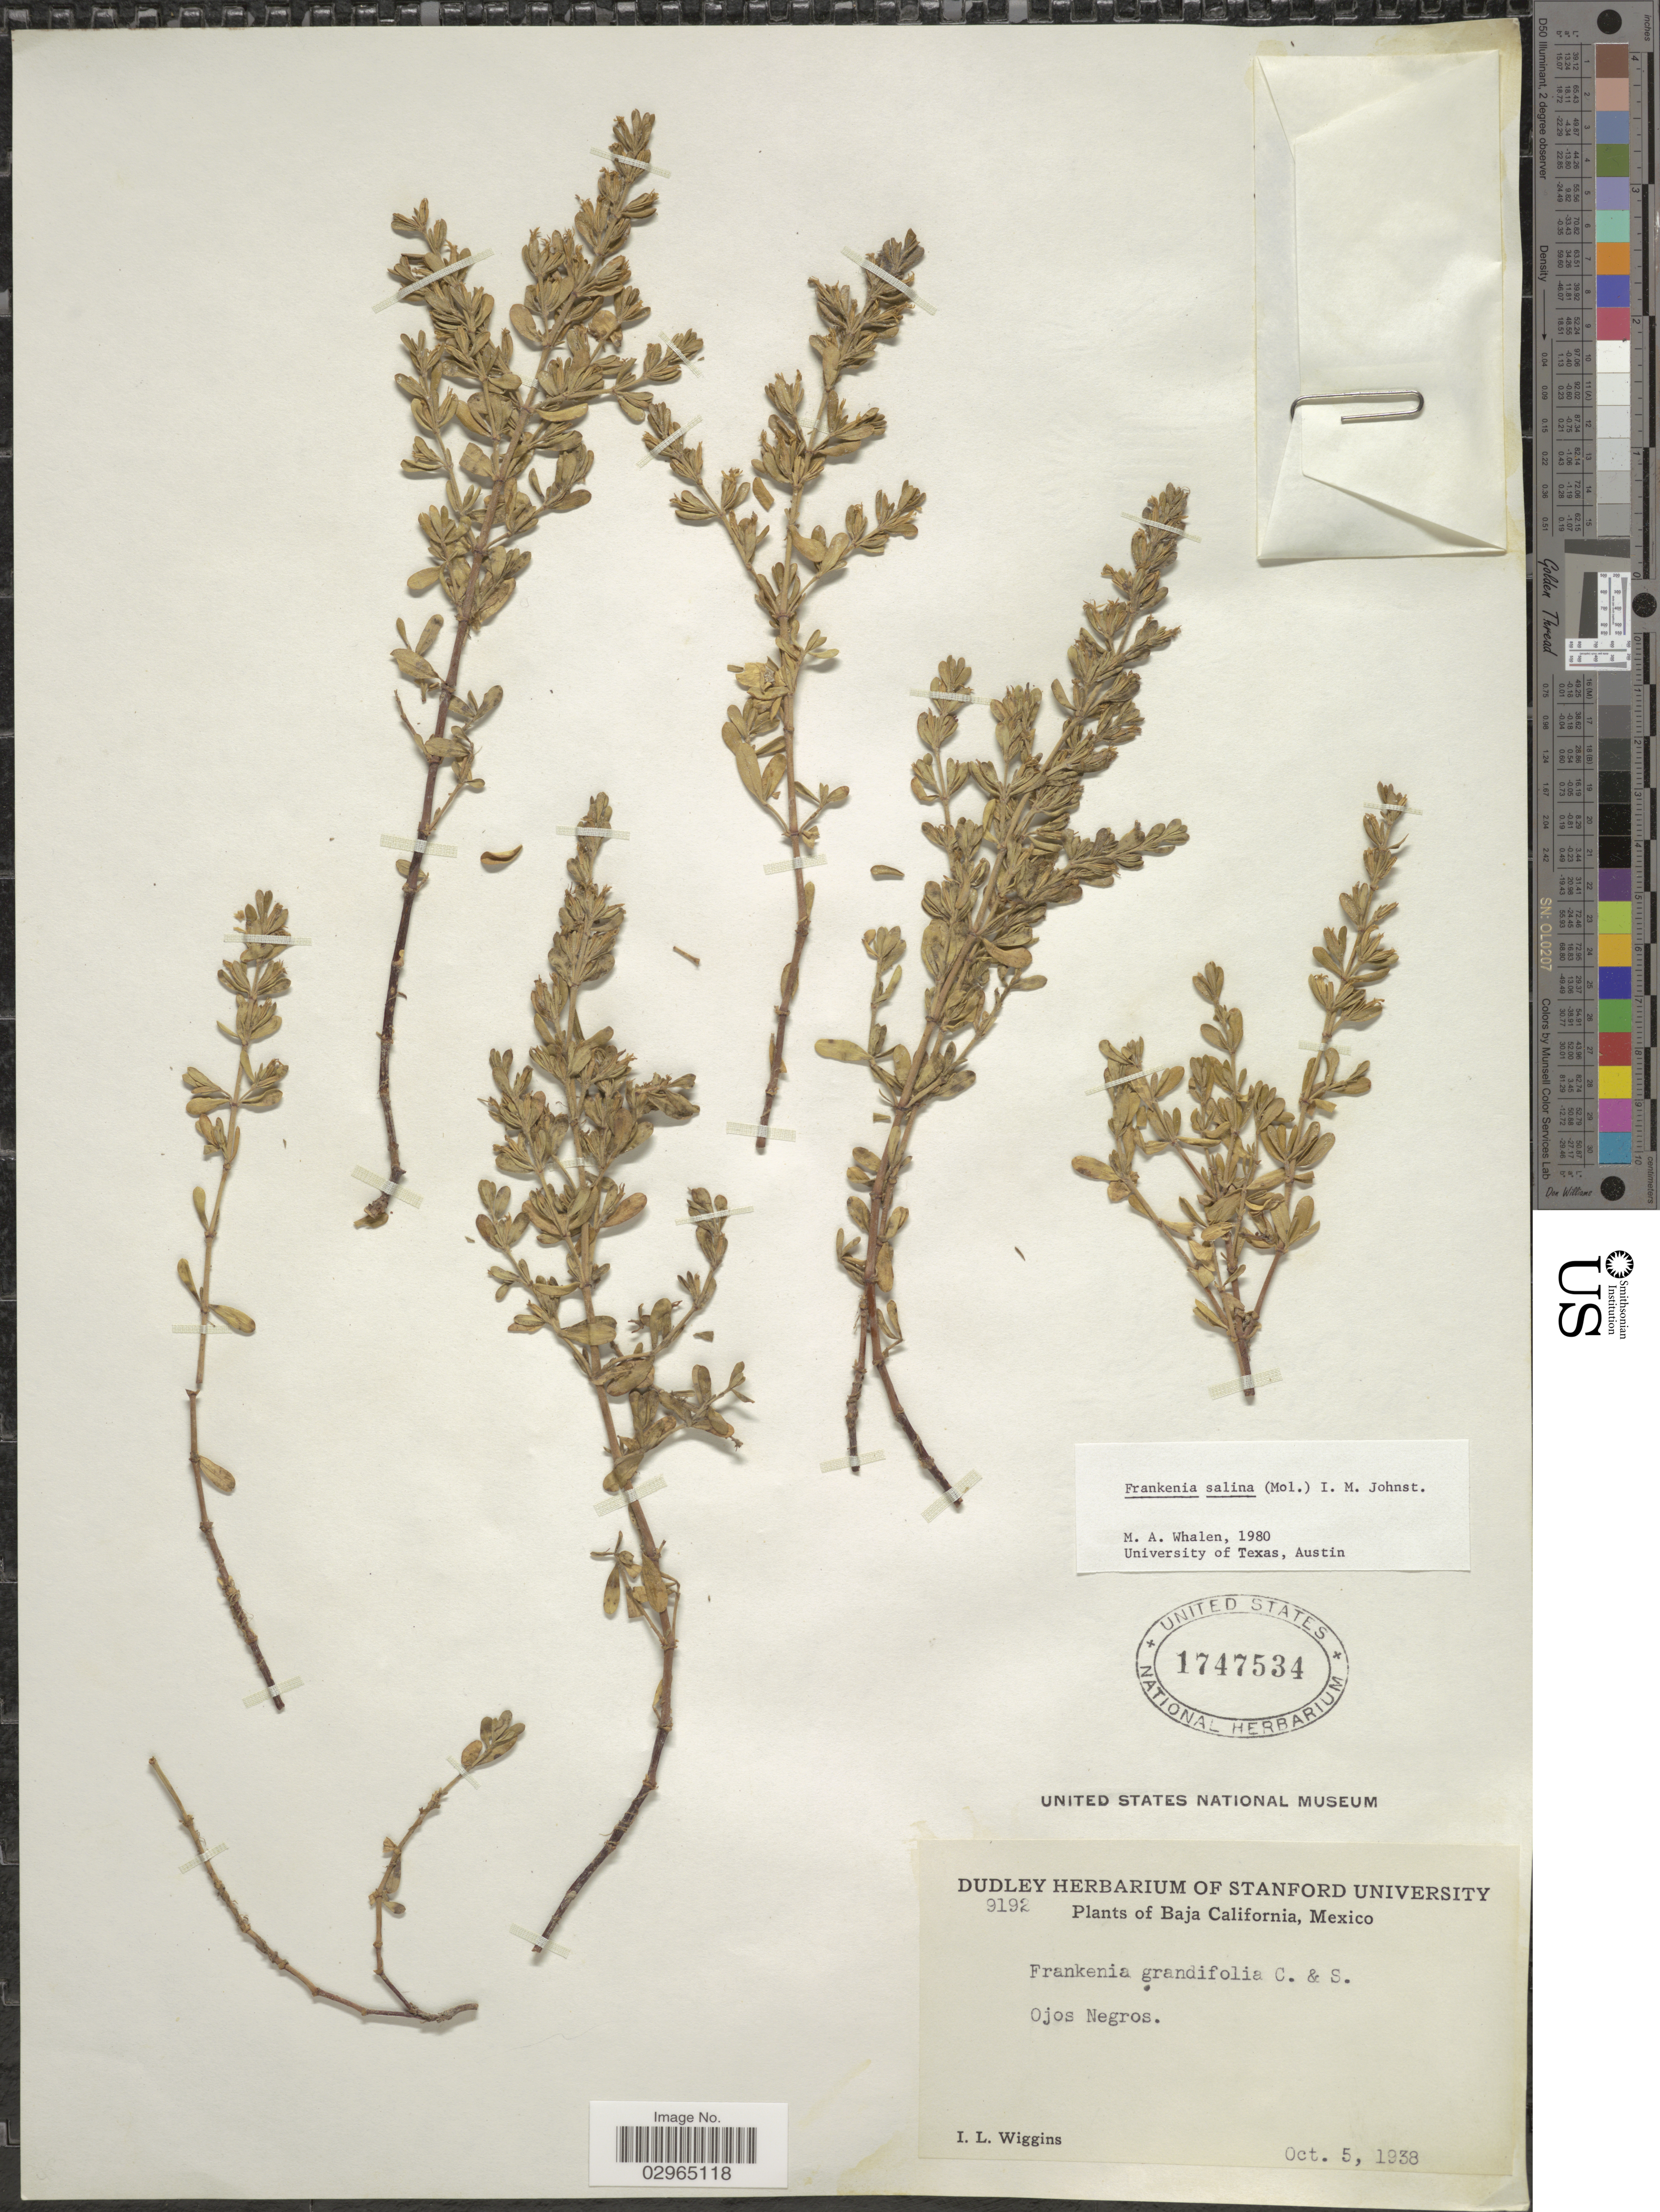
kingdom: Plantae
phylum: Tracheophyta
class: Magnoliopsida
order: Caryophyllales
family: Frankeniaceae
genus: Frankenia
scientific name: Frankenia salina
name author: (Molina) I.M. Johnst.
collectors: I. L. Wiggins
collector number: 9192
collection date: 1938-10-05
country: Mexico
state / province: Baja California Norte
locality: Ojos Negros.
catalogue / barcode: US 1747534